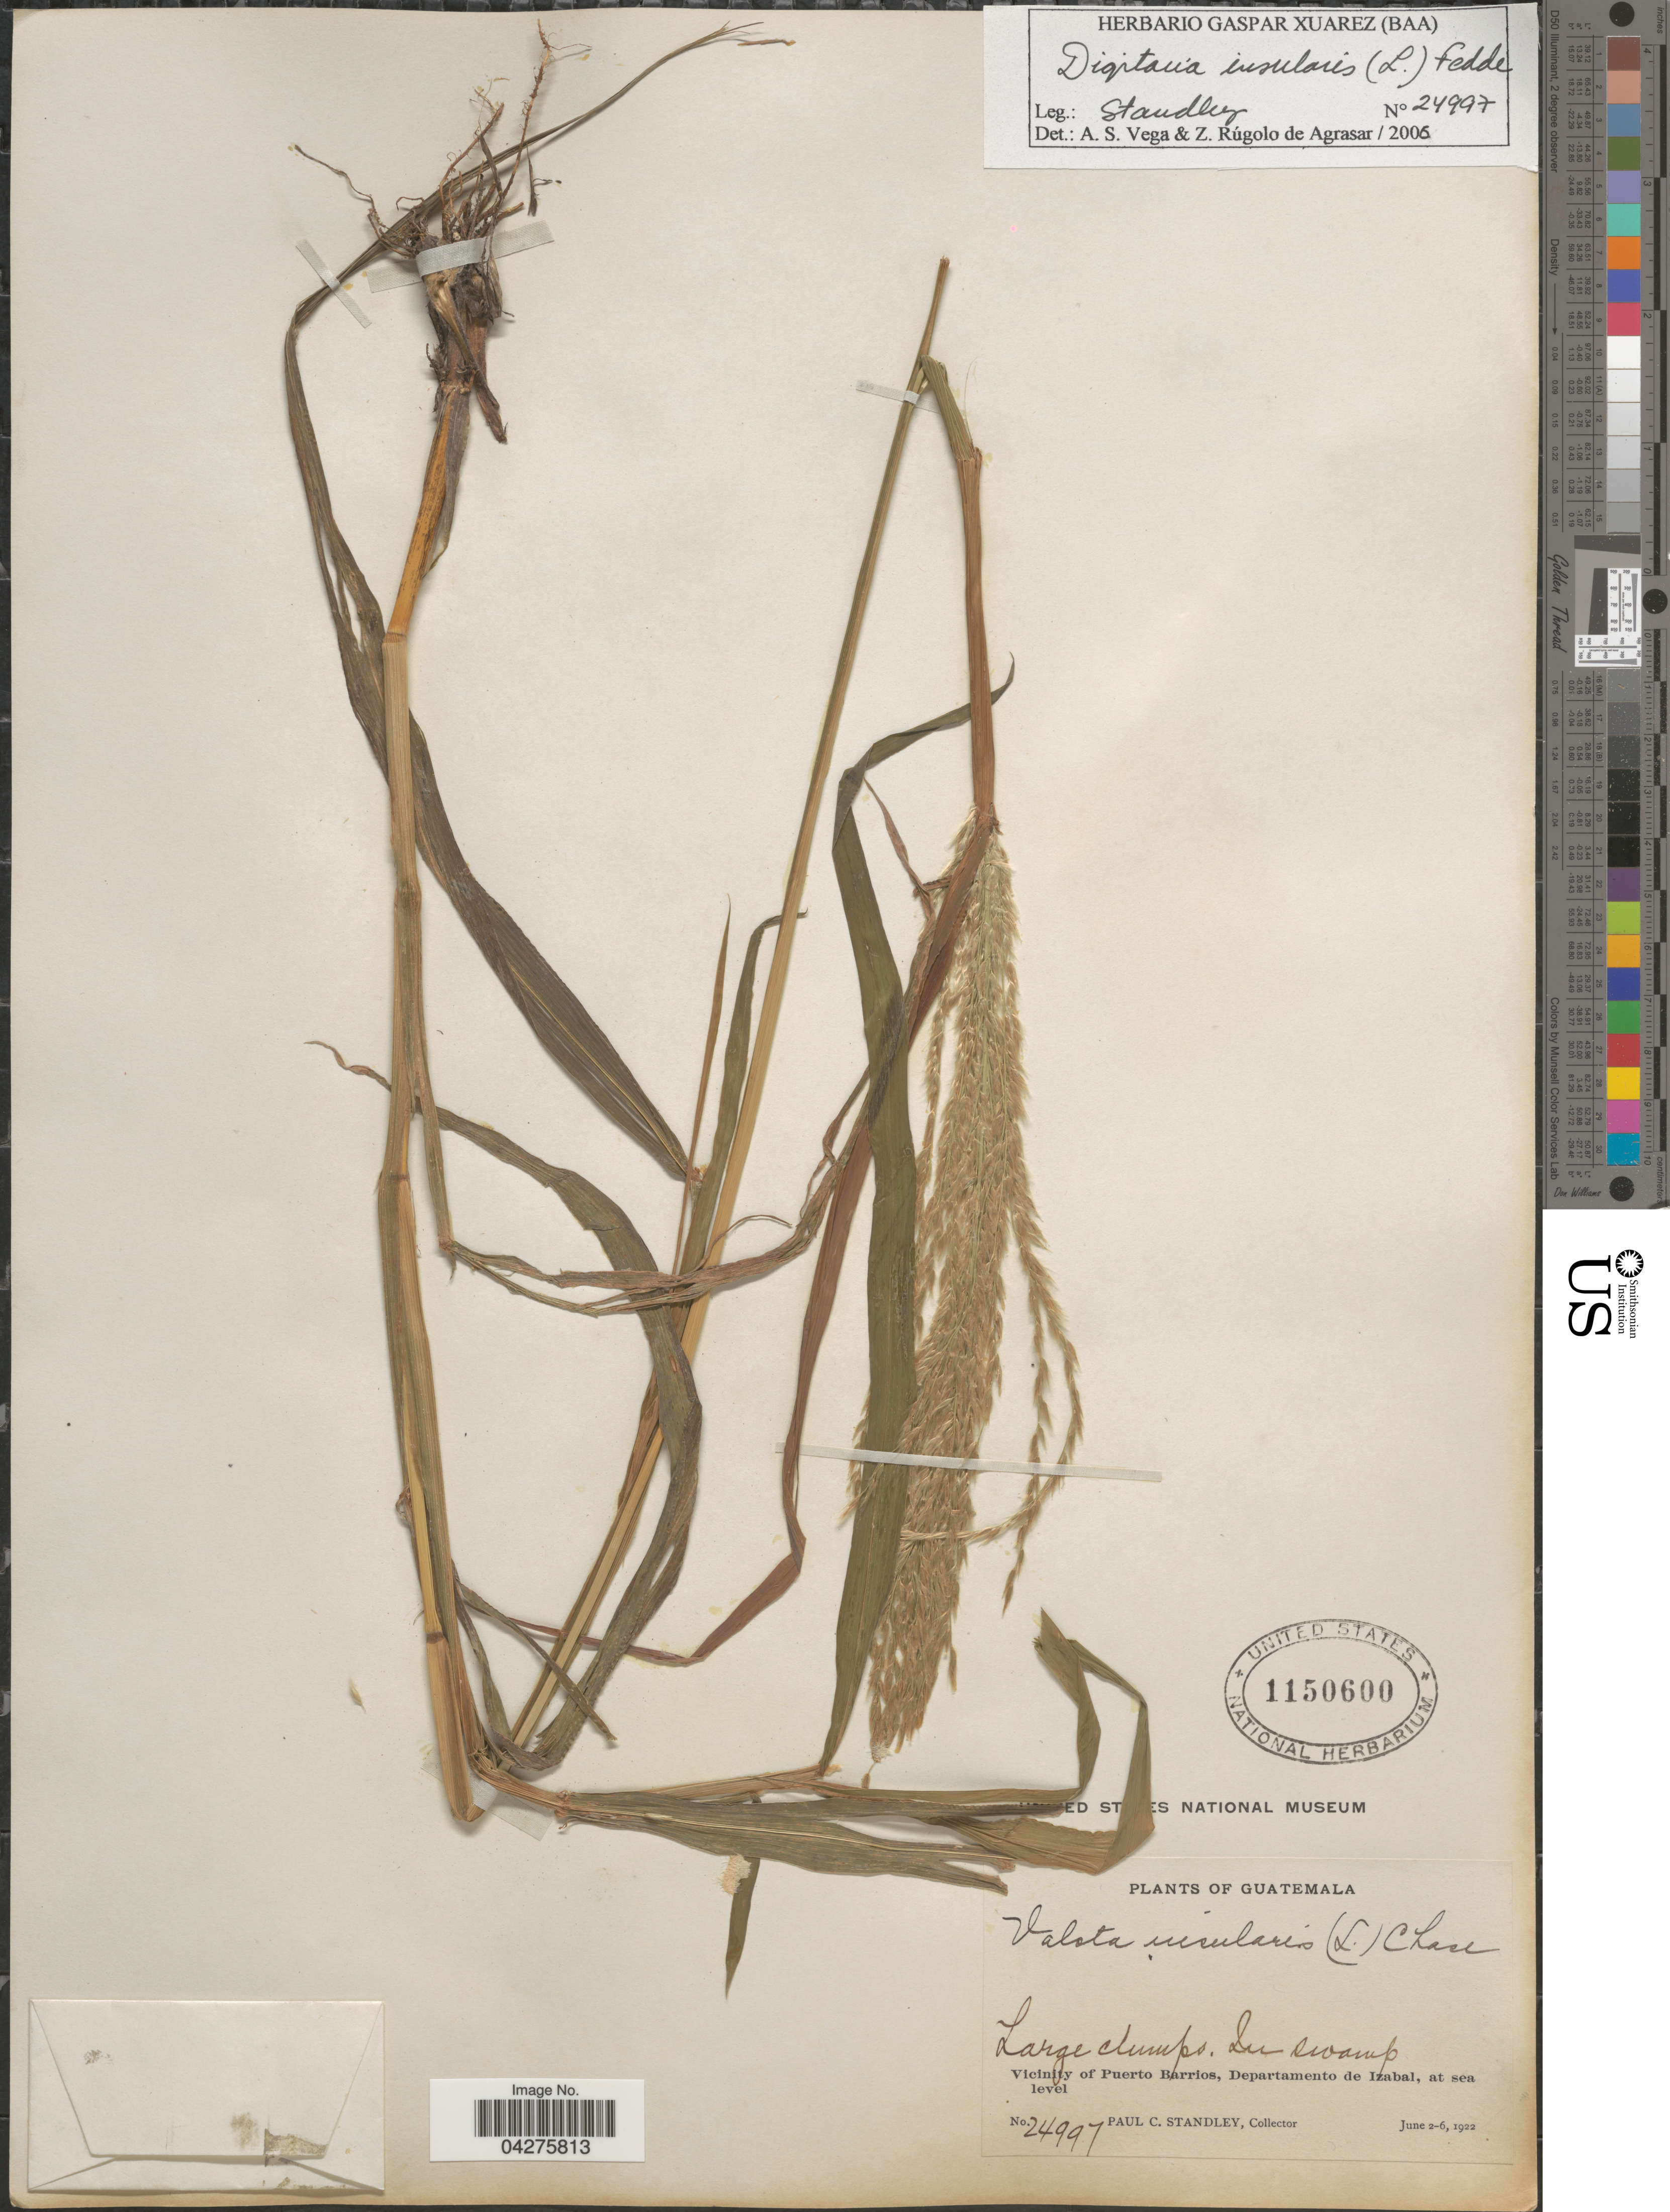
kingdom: Plantae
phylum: Tracheophyta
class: Liliopsida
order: Poales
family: Poaceae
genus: Digitaria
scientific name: Digitaria insularis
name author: (L.) Fedde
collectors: P. C. Standley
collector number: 24997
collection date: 1922-06-02/1922-06-06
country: Guatemala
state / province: Izabal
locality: Vicinity of Puerto Barrios, Departamento de Izabal.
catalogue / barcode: US 1150600